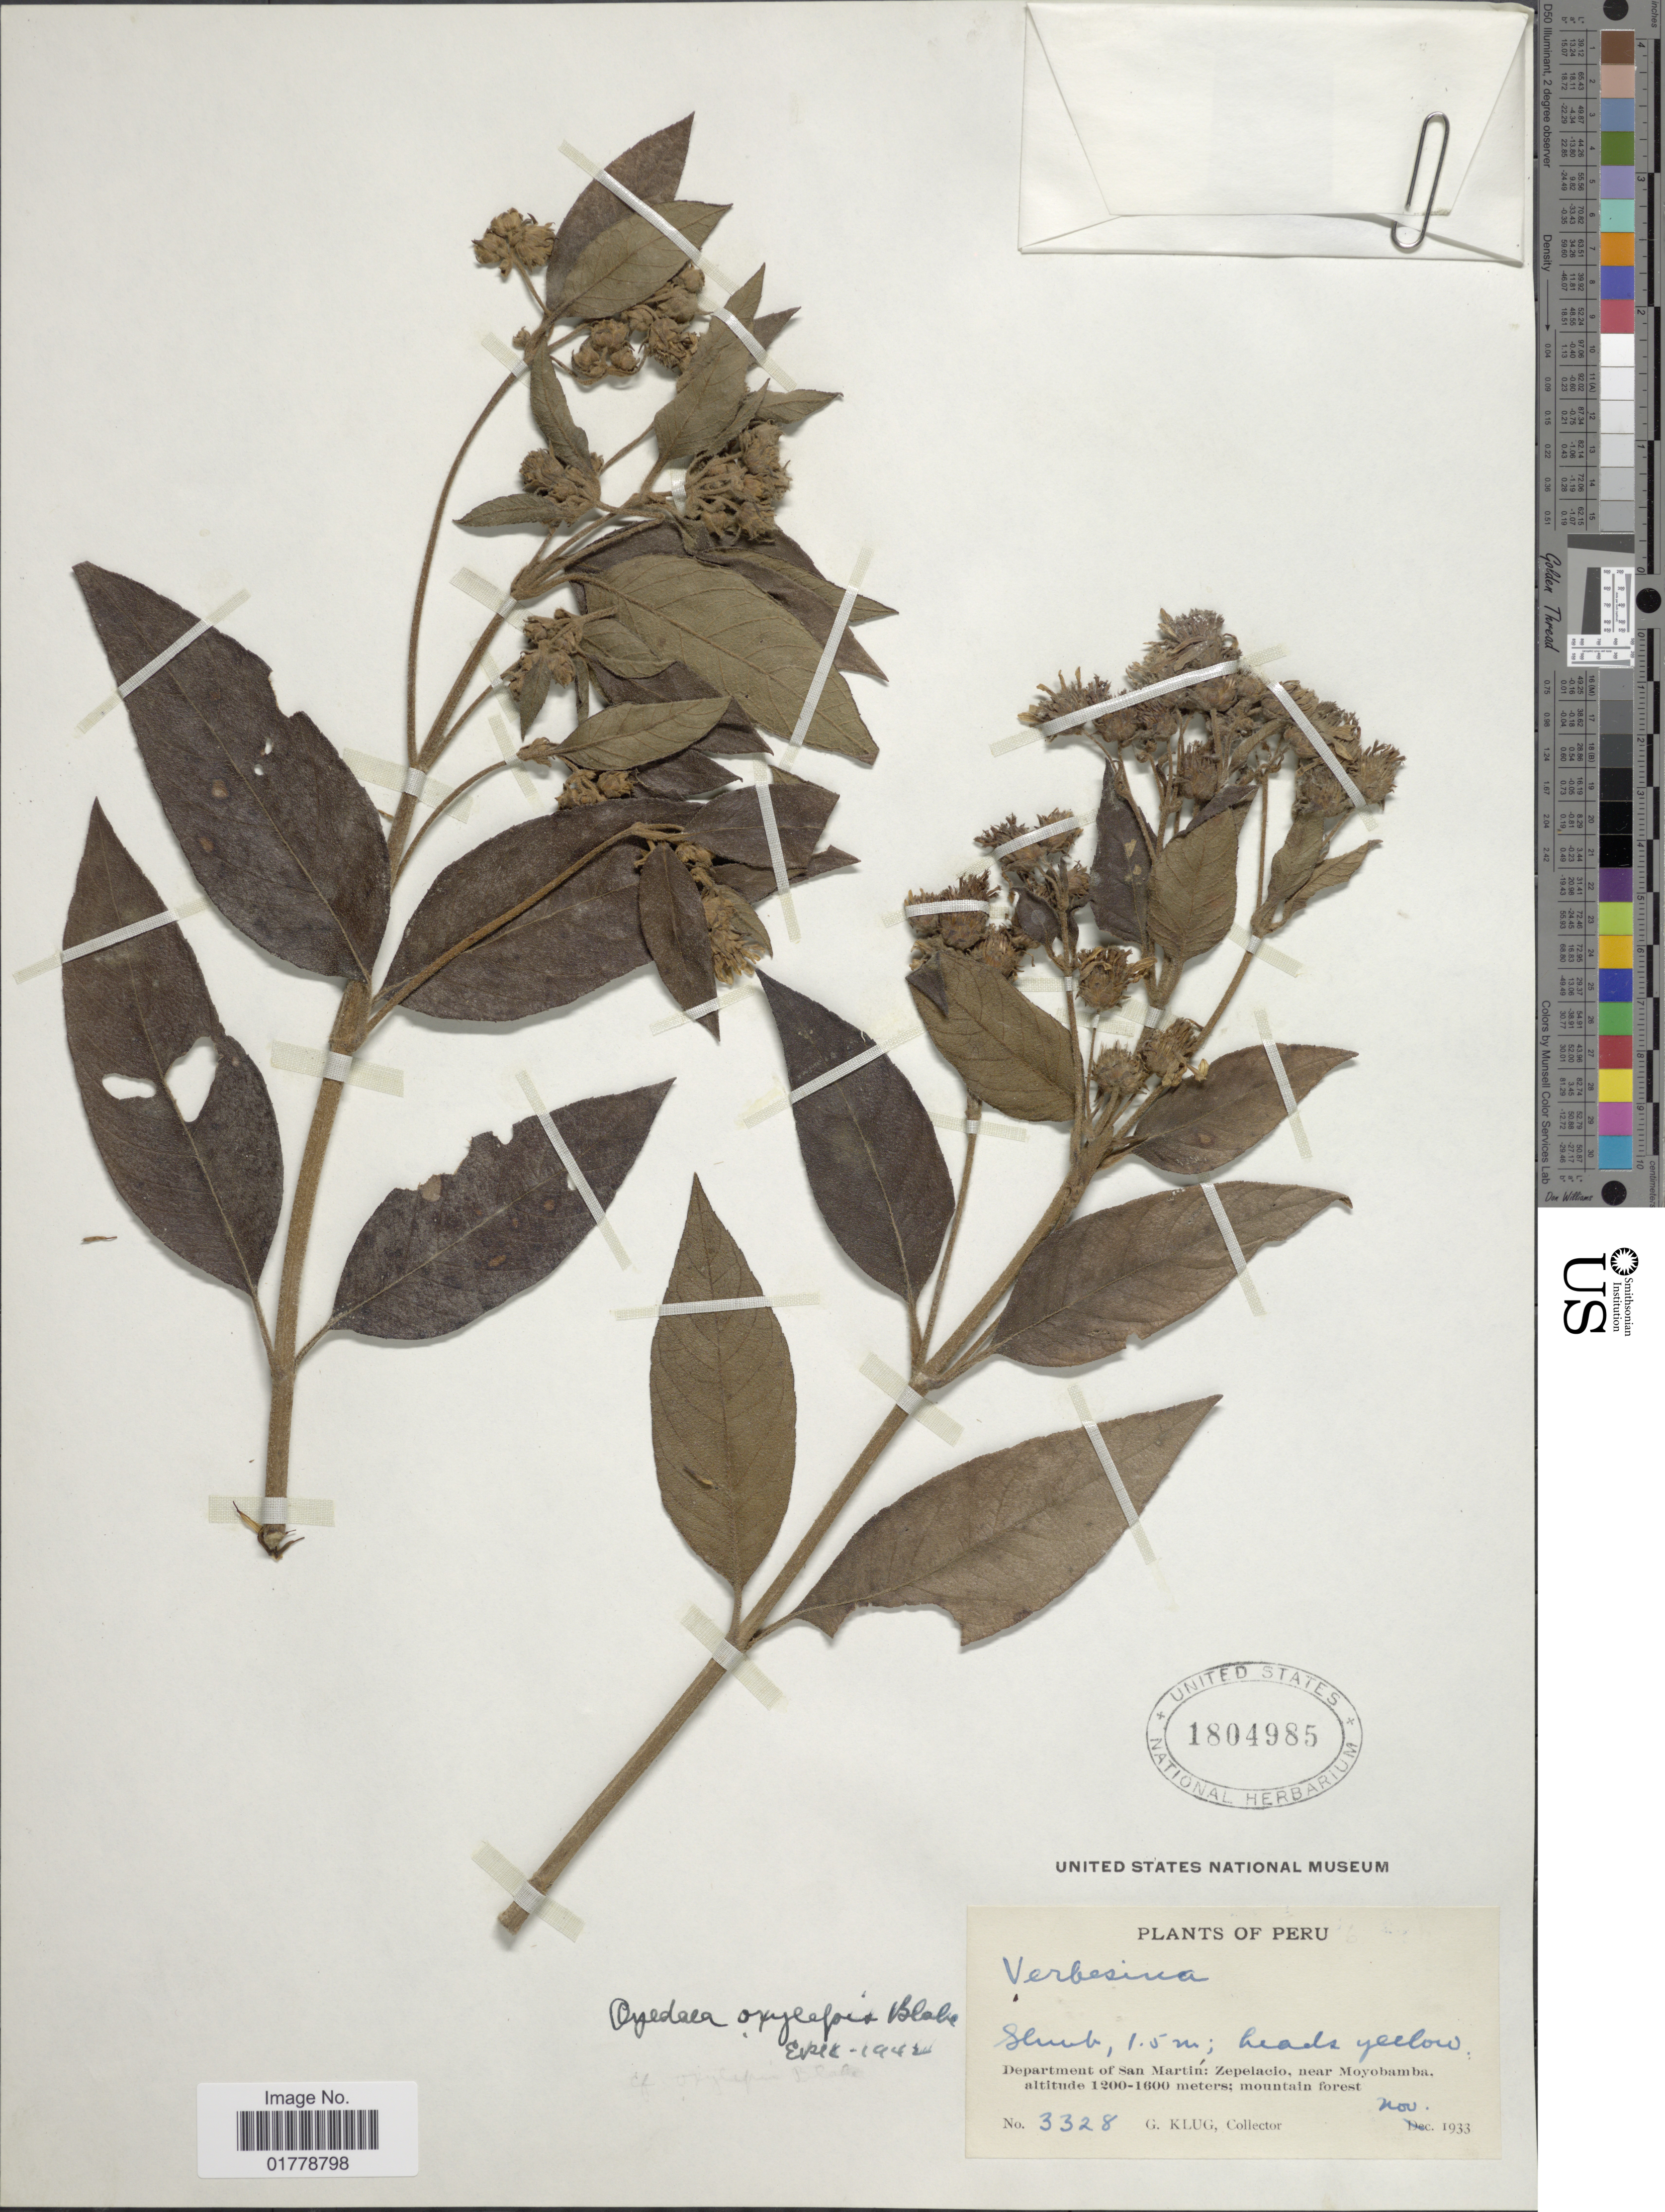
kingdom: Plantae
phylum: Tracheophyta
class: Magnoliopsida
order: Asterales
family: Asteraceae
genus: Oyedaea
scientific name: Oyedaea oxylepis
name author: S.F. Blake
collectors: G. Klug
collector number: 3328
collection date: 1933-11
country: Peru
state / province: San Martín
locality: Department of San Martín: Zepelacio, near Moyobamba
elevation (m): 1200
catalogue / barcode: US 1804985